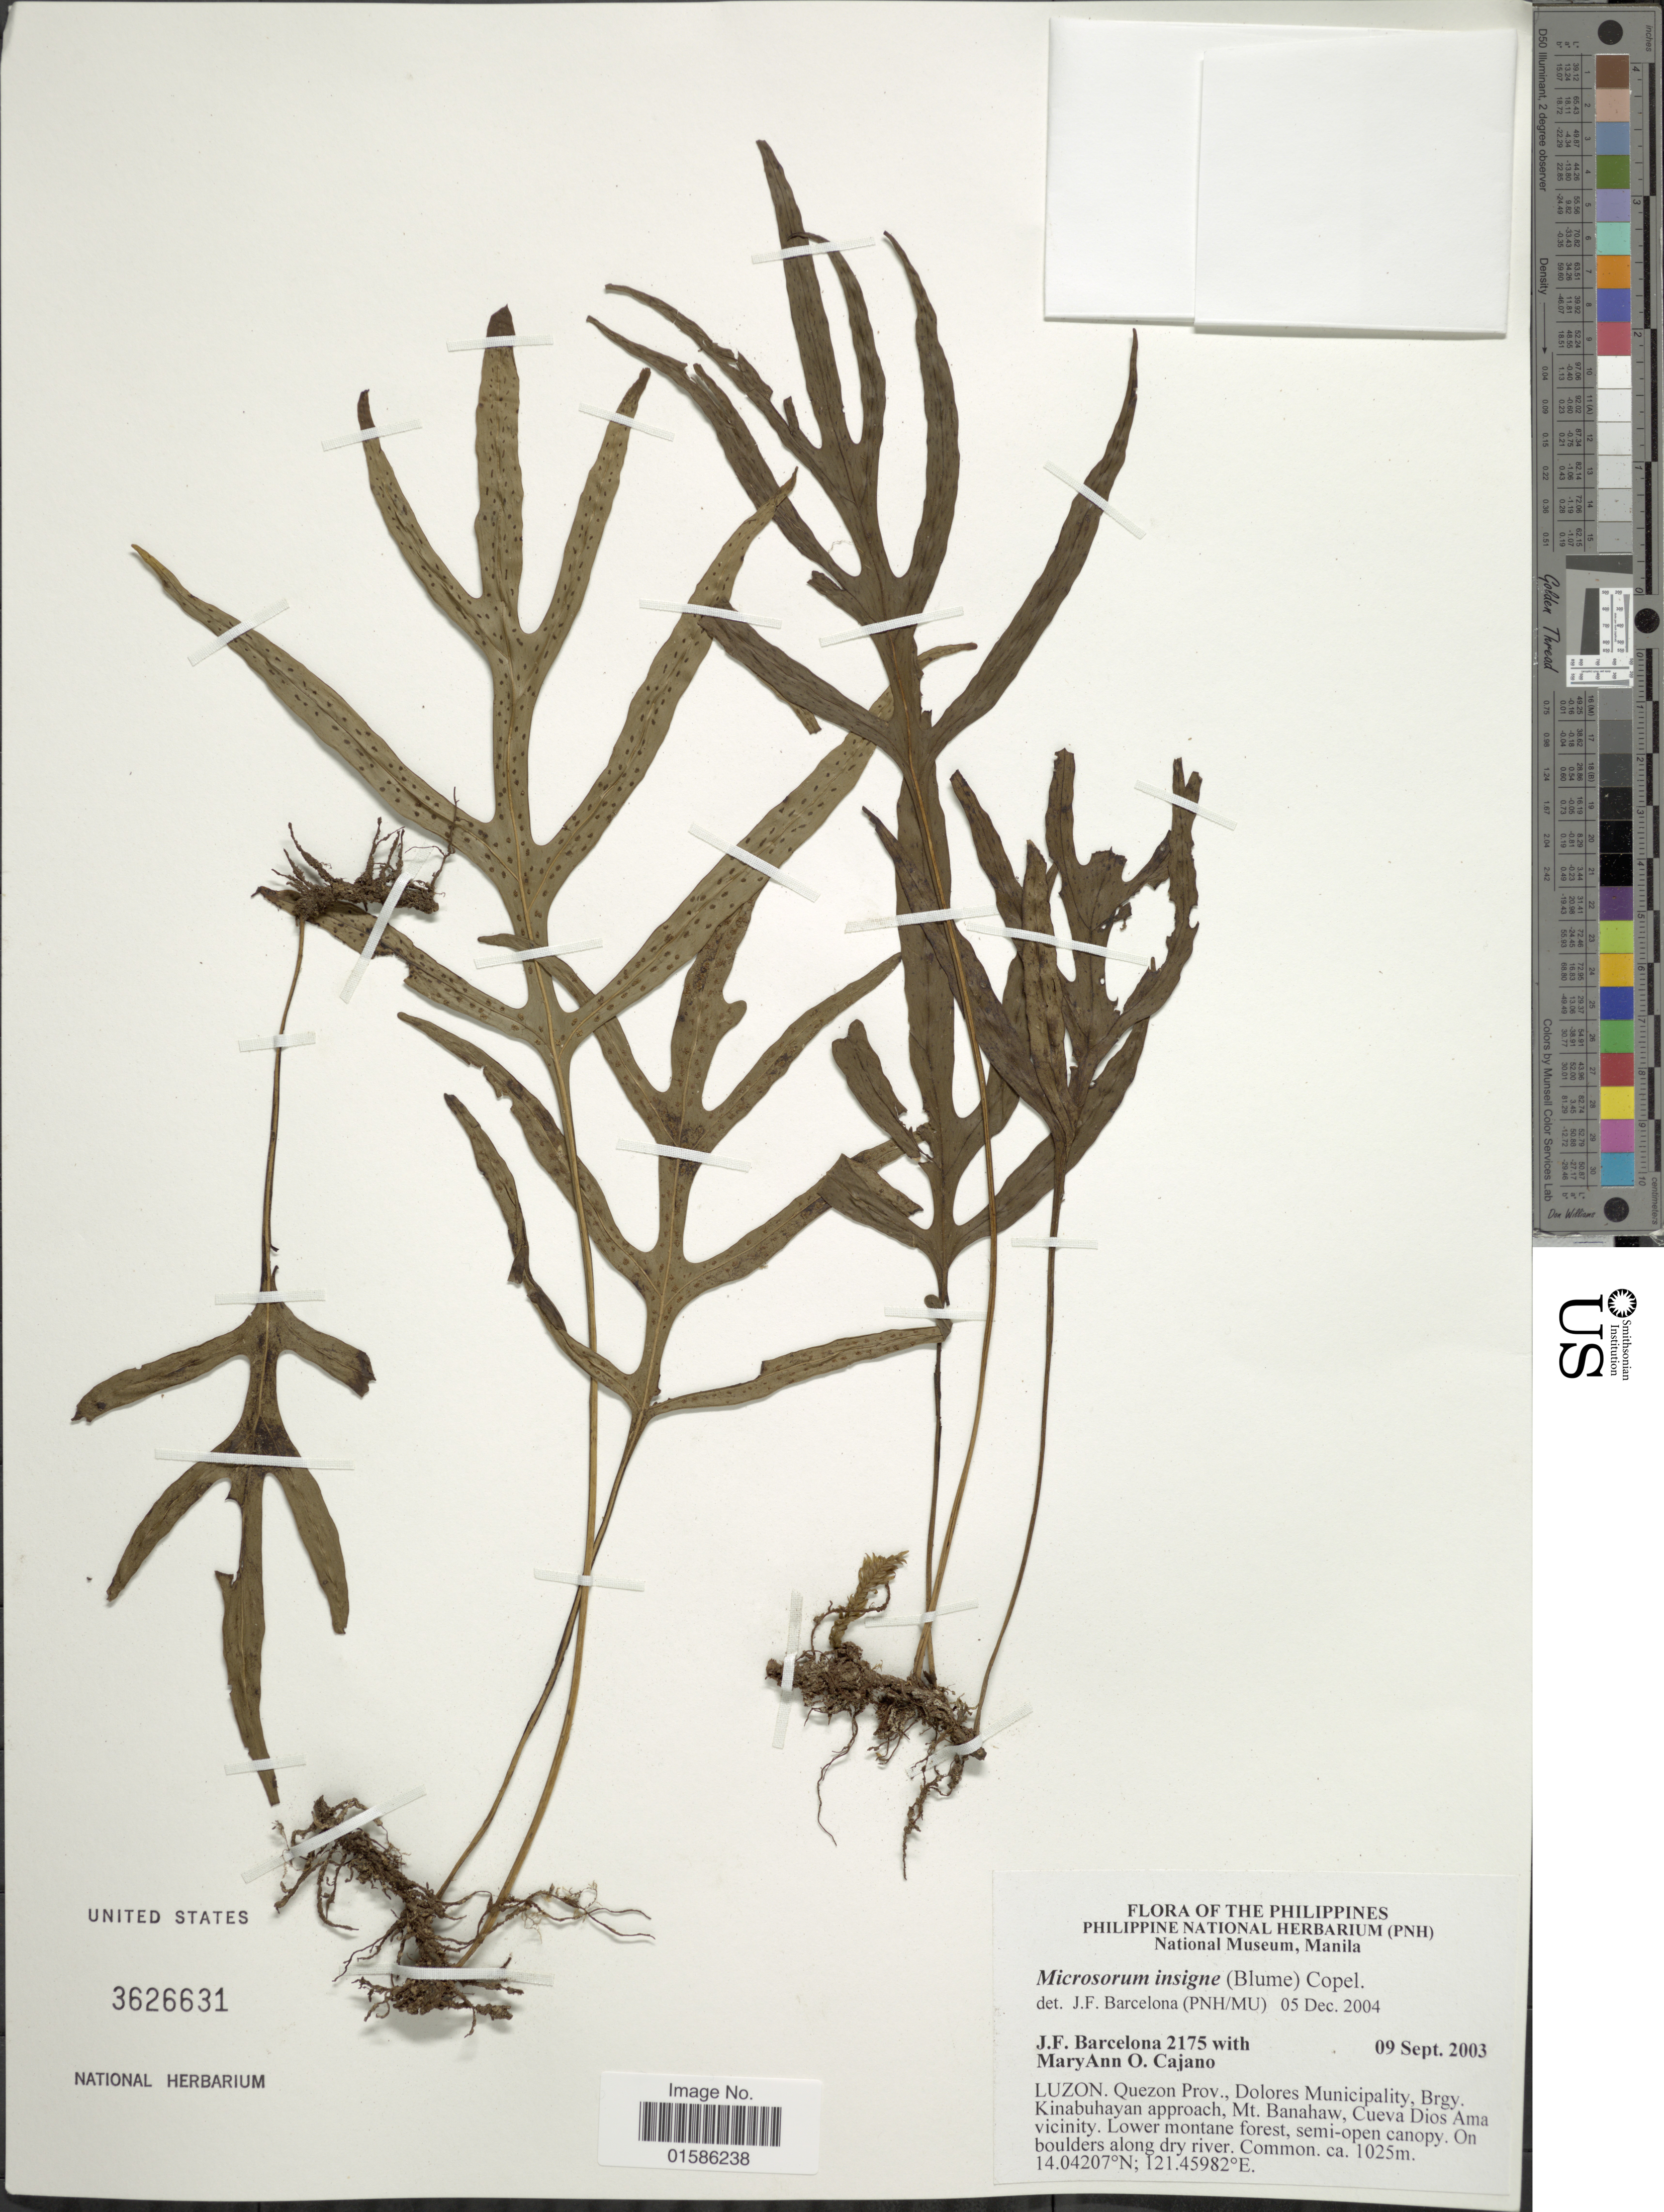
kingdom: Plantae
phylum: Tracheophyta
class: Polypodiopsida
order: Polypodiales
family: Polypodiaceae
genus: Microsorum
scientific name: Microsorum insigne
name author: (Blume) Copel.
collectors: J. F. Barcelona & M. Cajano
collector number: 2175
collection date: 2003-09-09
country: Philippines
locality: Luzon. Quezon Prov., Dolores Municipality, Brgy. Kinabuhayan approach, Mt Banahaw, Cueva Dios Ama vicinity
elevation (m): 1025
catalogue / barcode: US 3626631